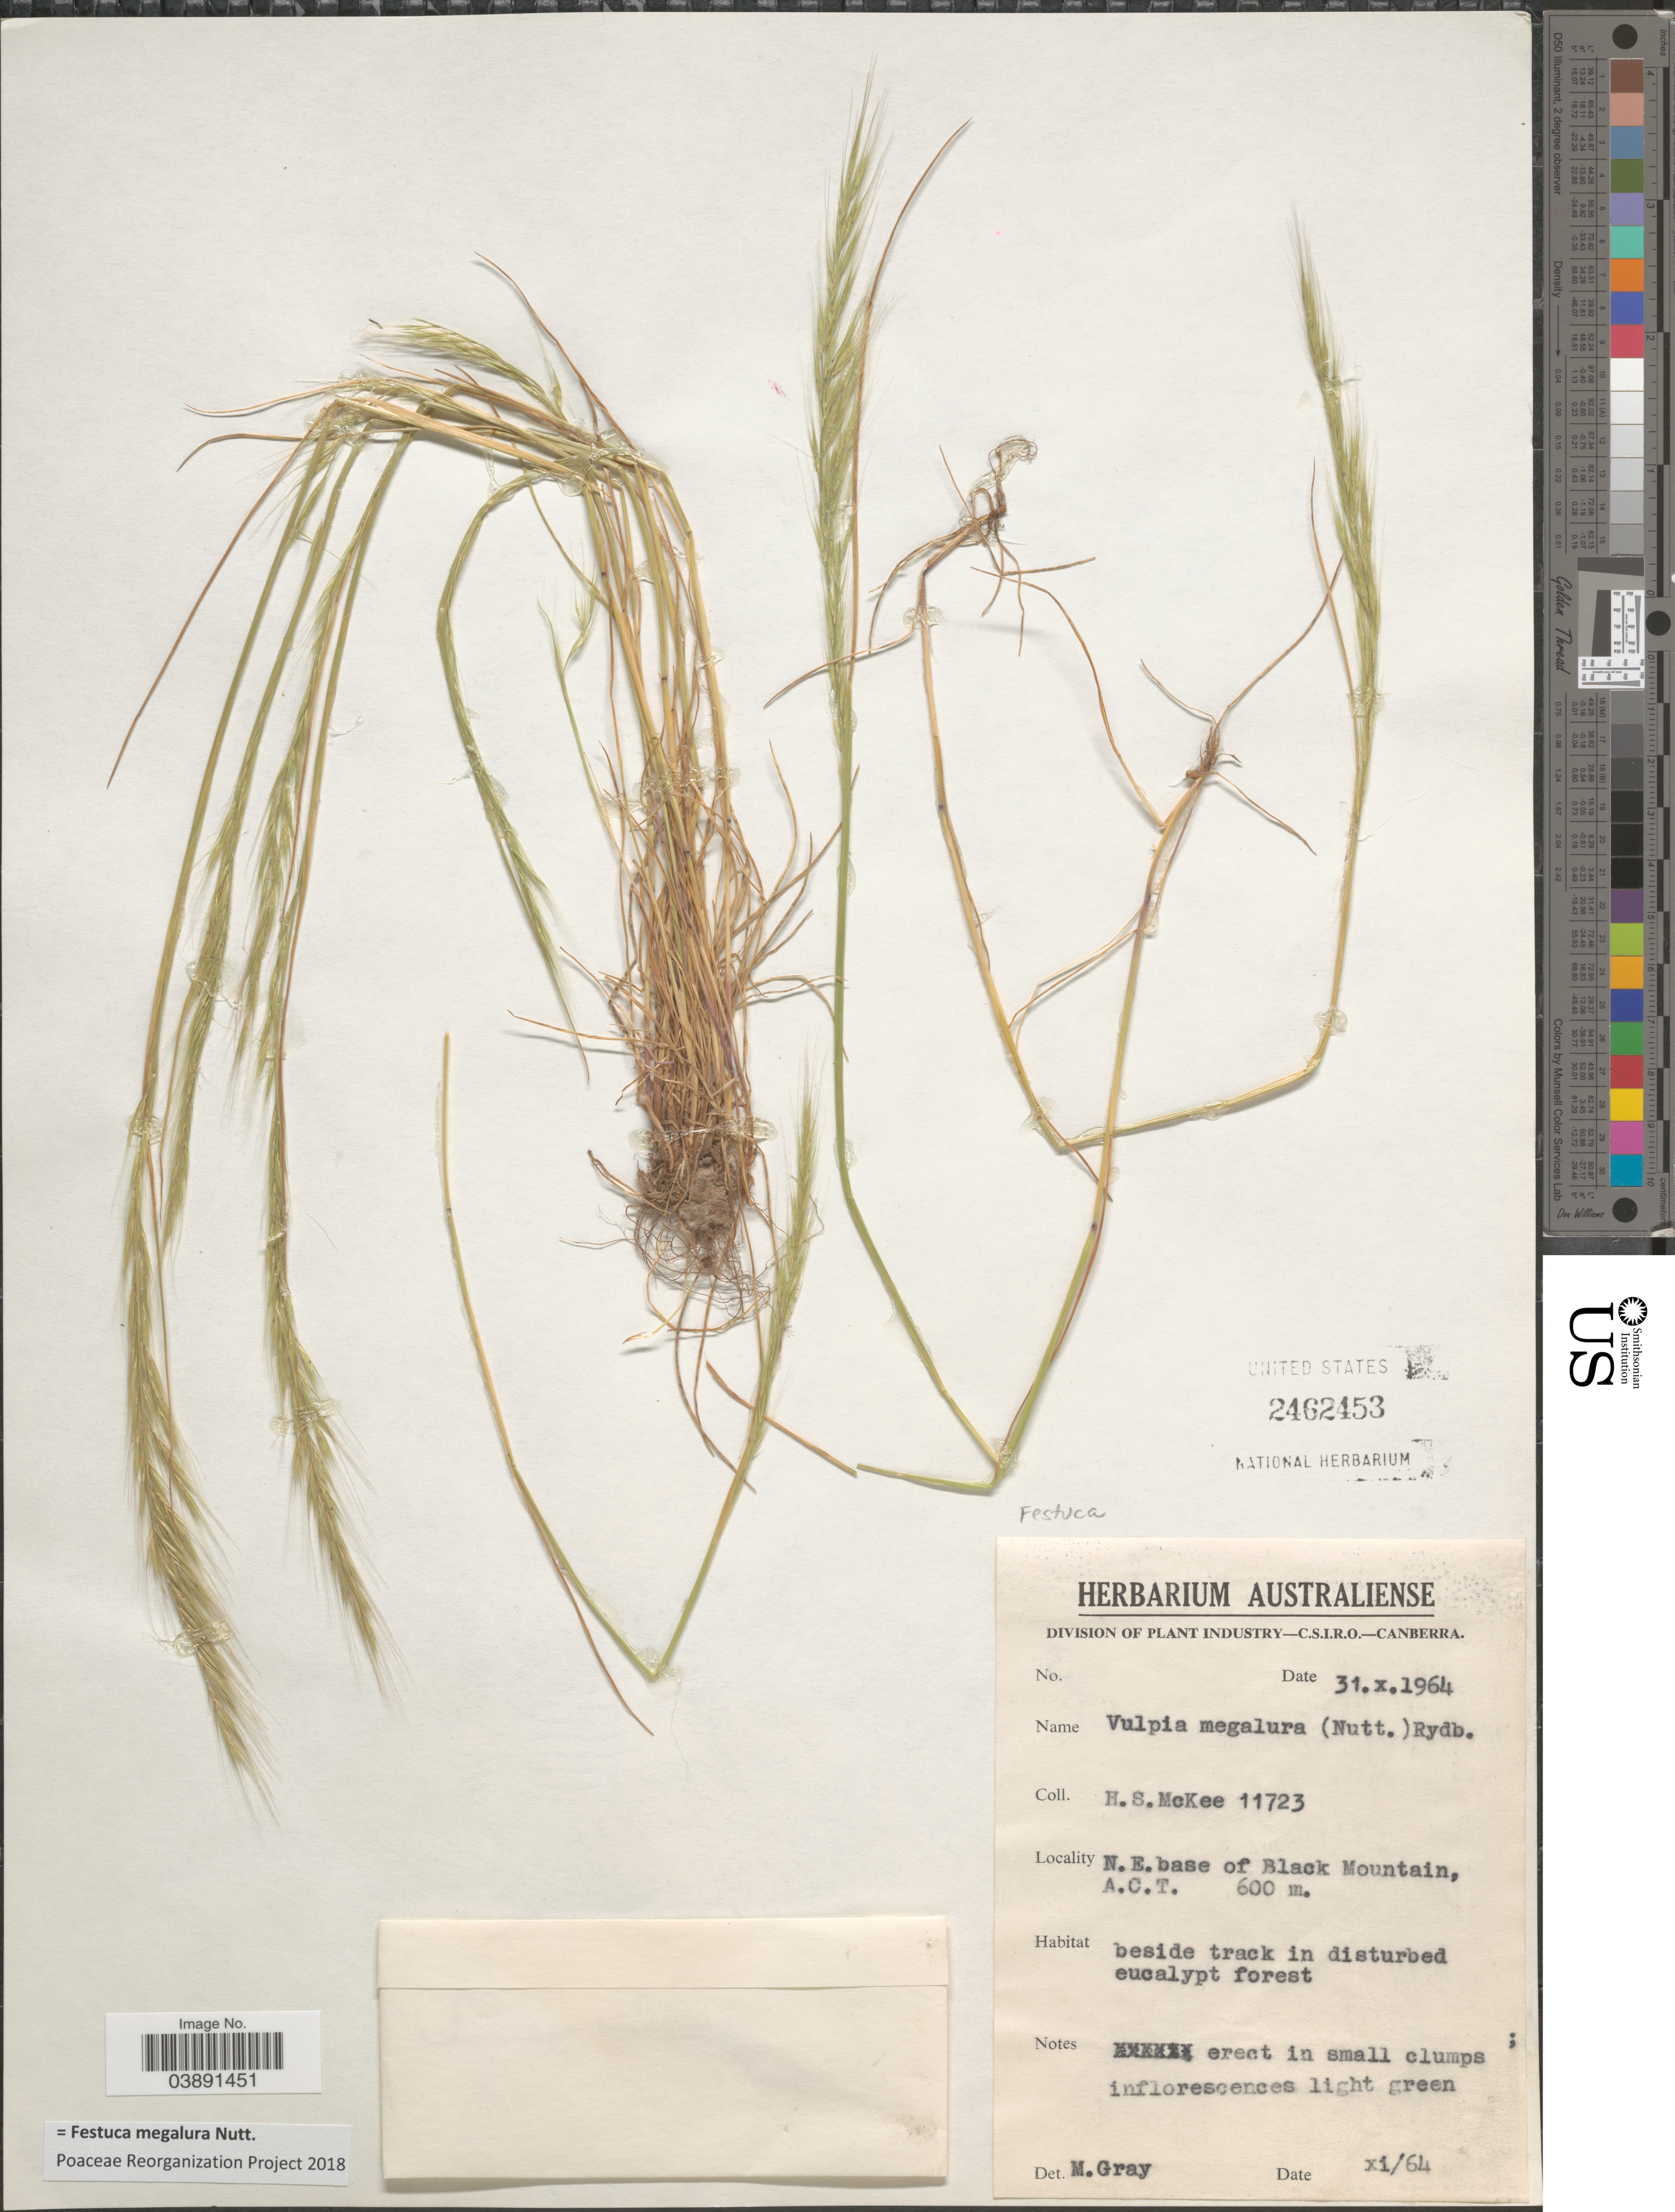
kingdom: Plantae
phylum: Tracheophyta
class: Liliopsida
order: Poales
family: Poaceae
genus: Festuca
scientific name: Festuca megalura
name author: Nutt.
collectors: H. S. McKee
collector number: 11723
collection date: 1964-10-31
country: Australia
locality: N.E.base of Black Mountain, A.C.T.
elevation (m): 600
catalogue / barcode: US 2462453